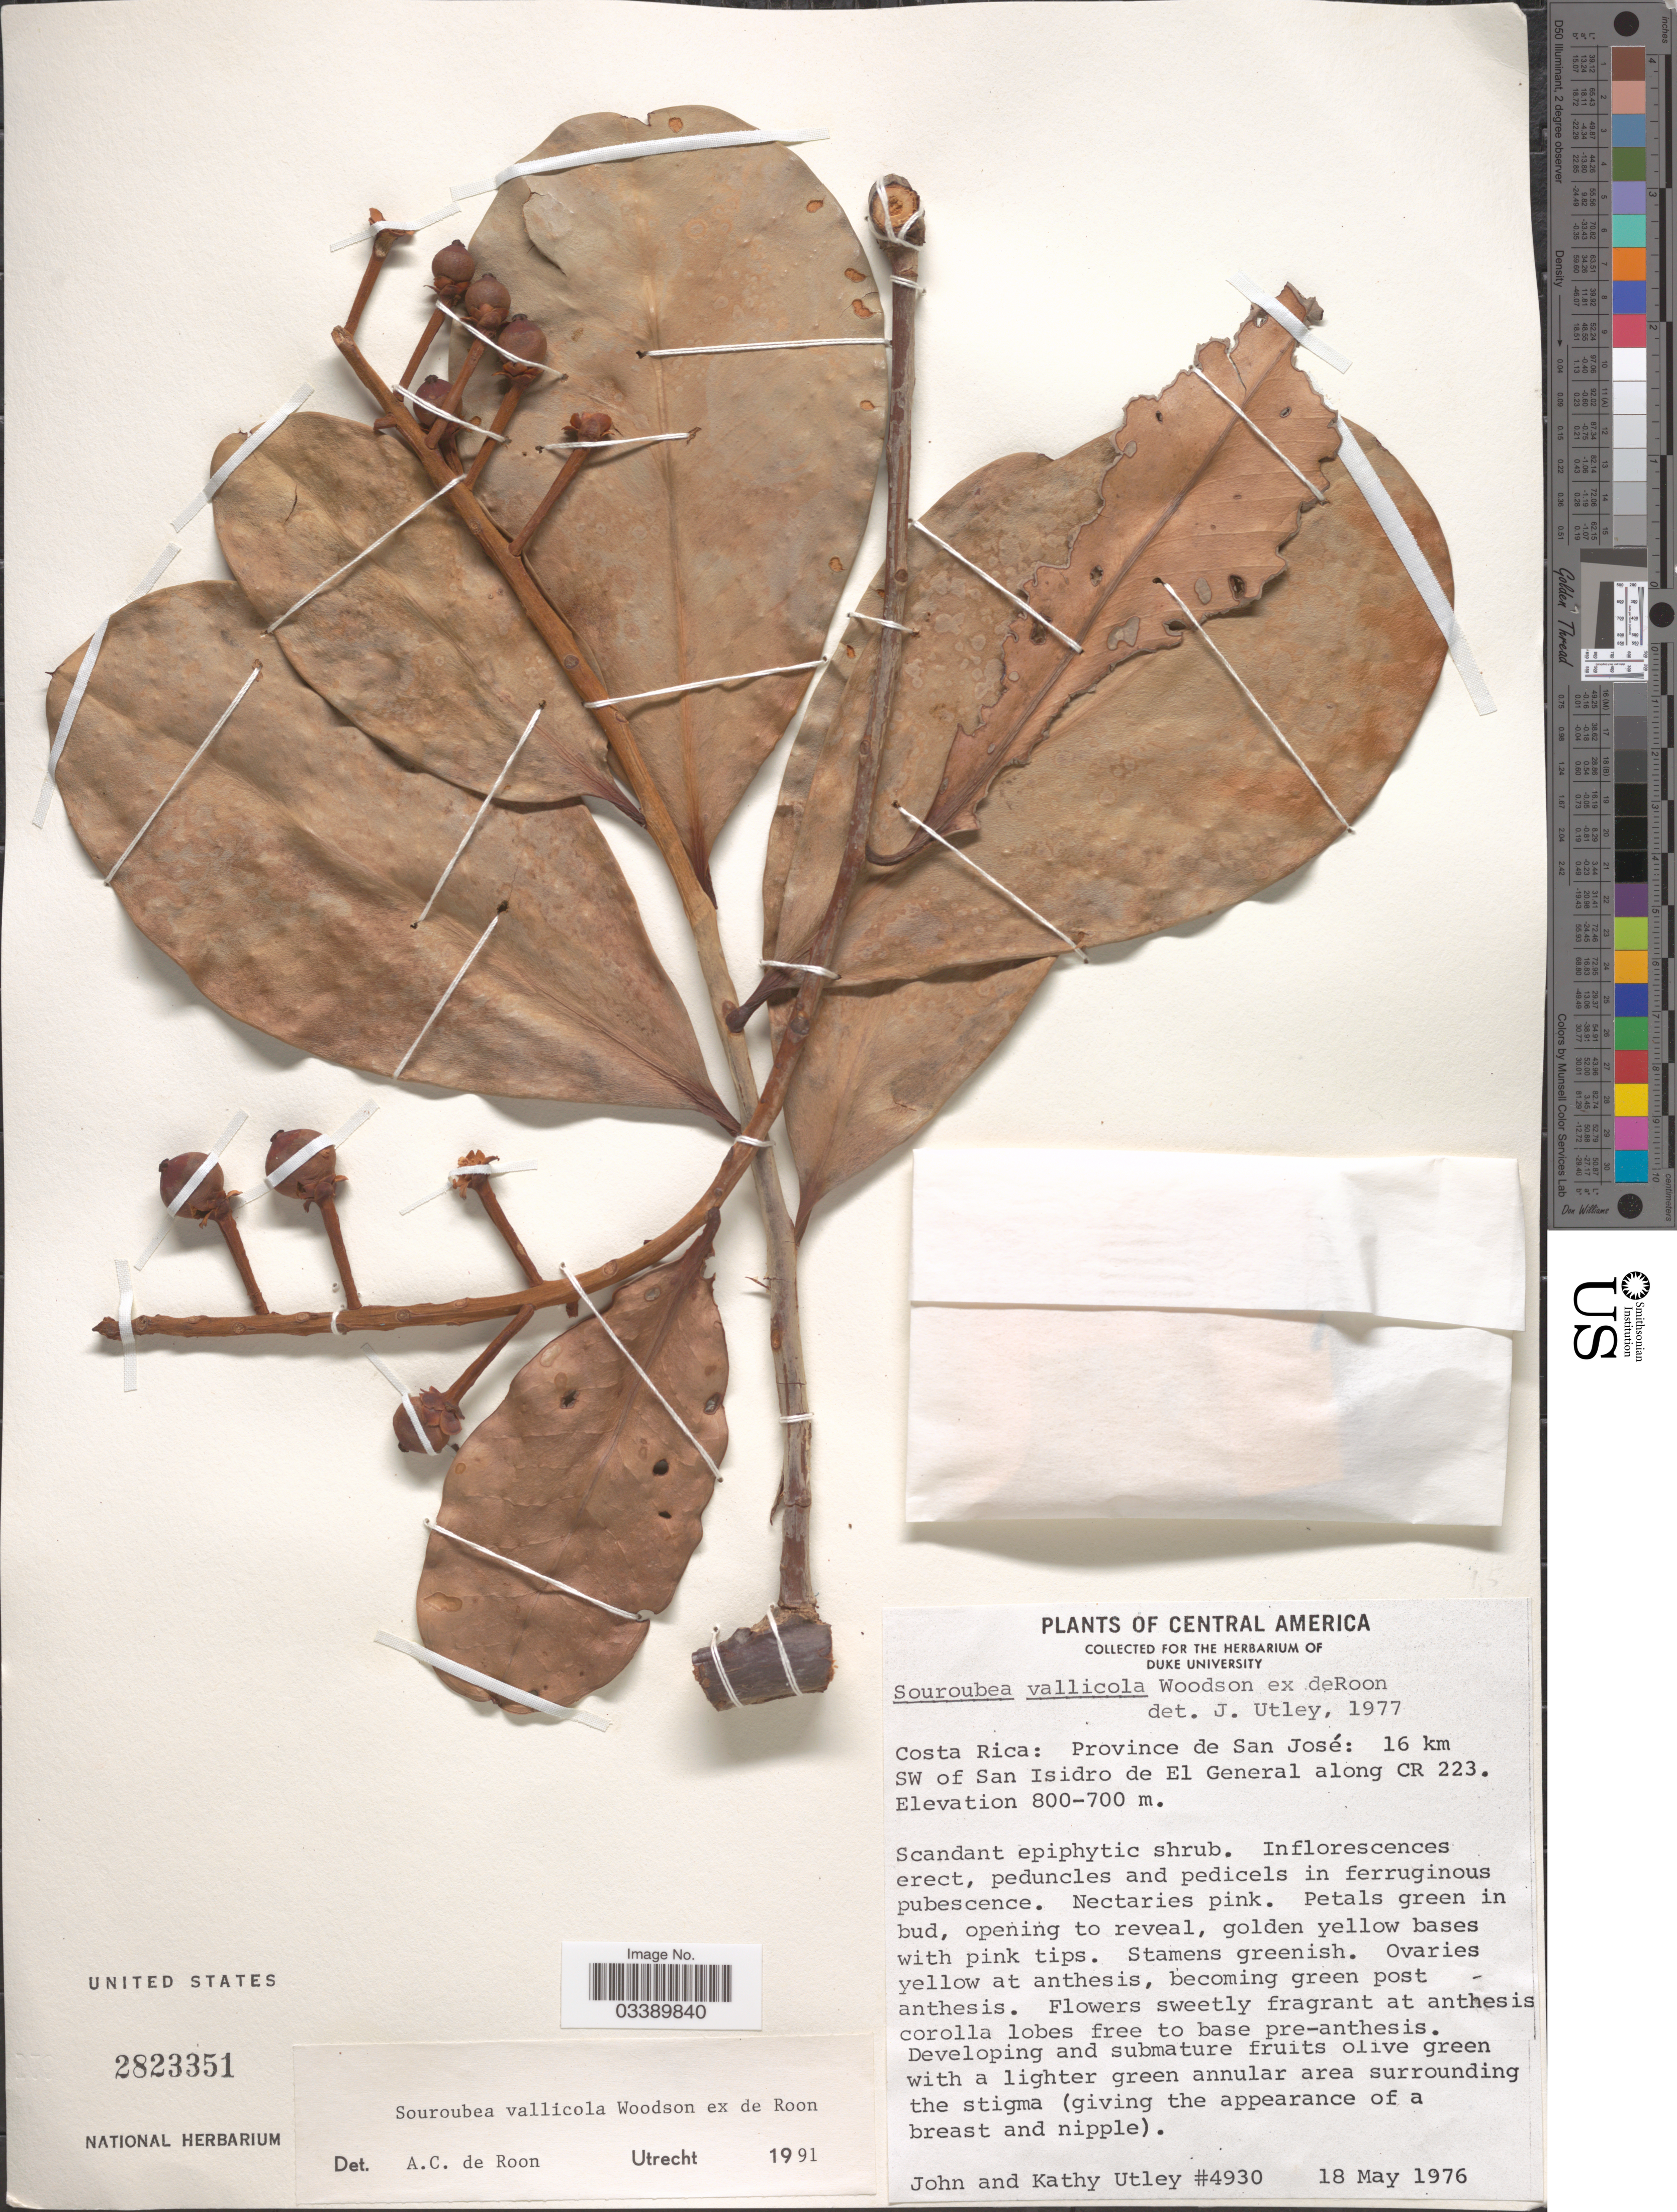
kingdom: Plantae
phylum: Tracheophyta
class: Magnoliopsida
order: Ericales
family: Marcgraviaceae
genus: Souroubea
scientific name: Souroubea vallicola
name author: Woodson ex de Roon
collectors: J. F. Utley & K. Burt-Utley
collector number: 4930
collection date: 1976-05-18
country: Costa Rica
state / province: San José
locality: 16 km SW of San Isidro de El General along CR 223.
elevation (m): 700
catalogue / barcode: US 2823351